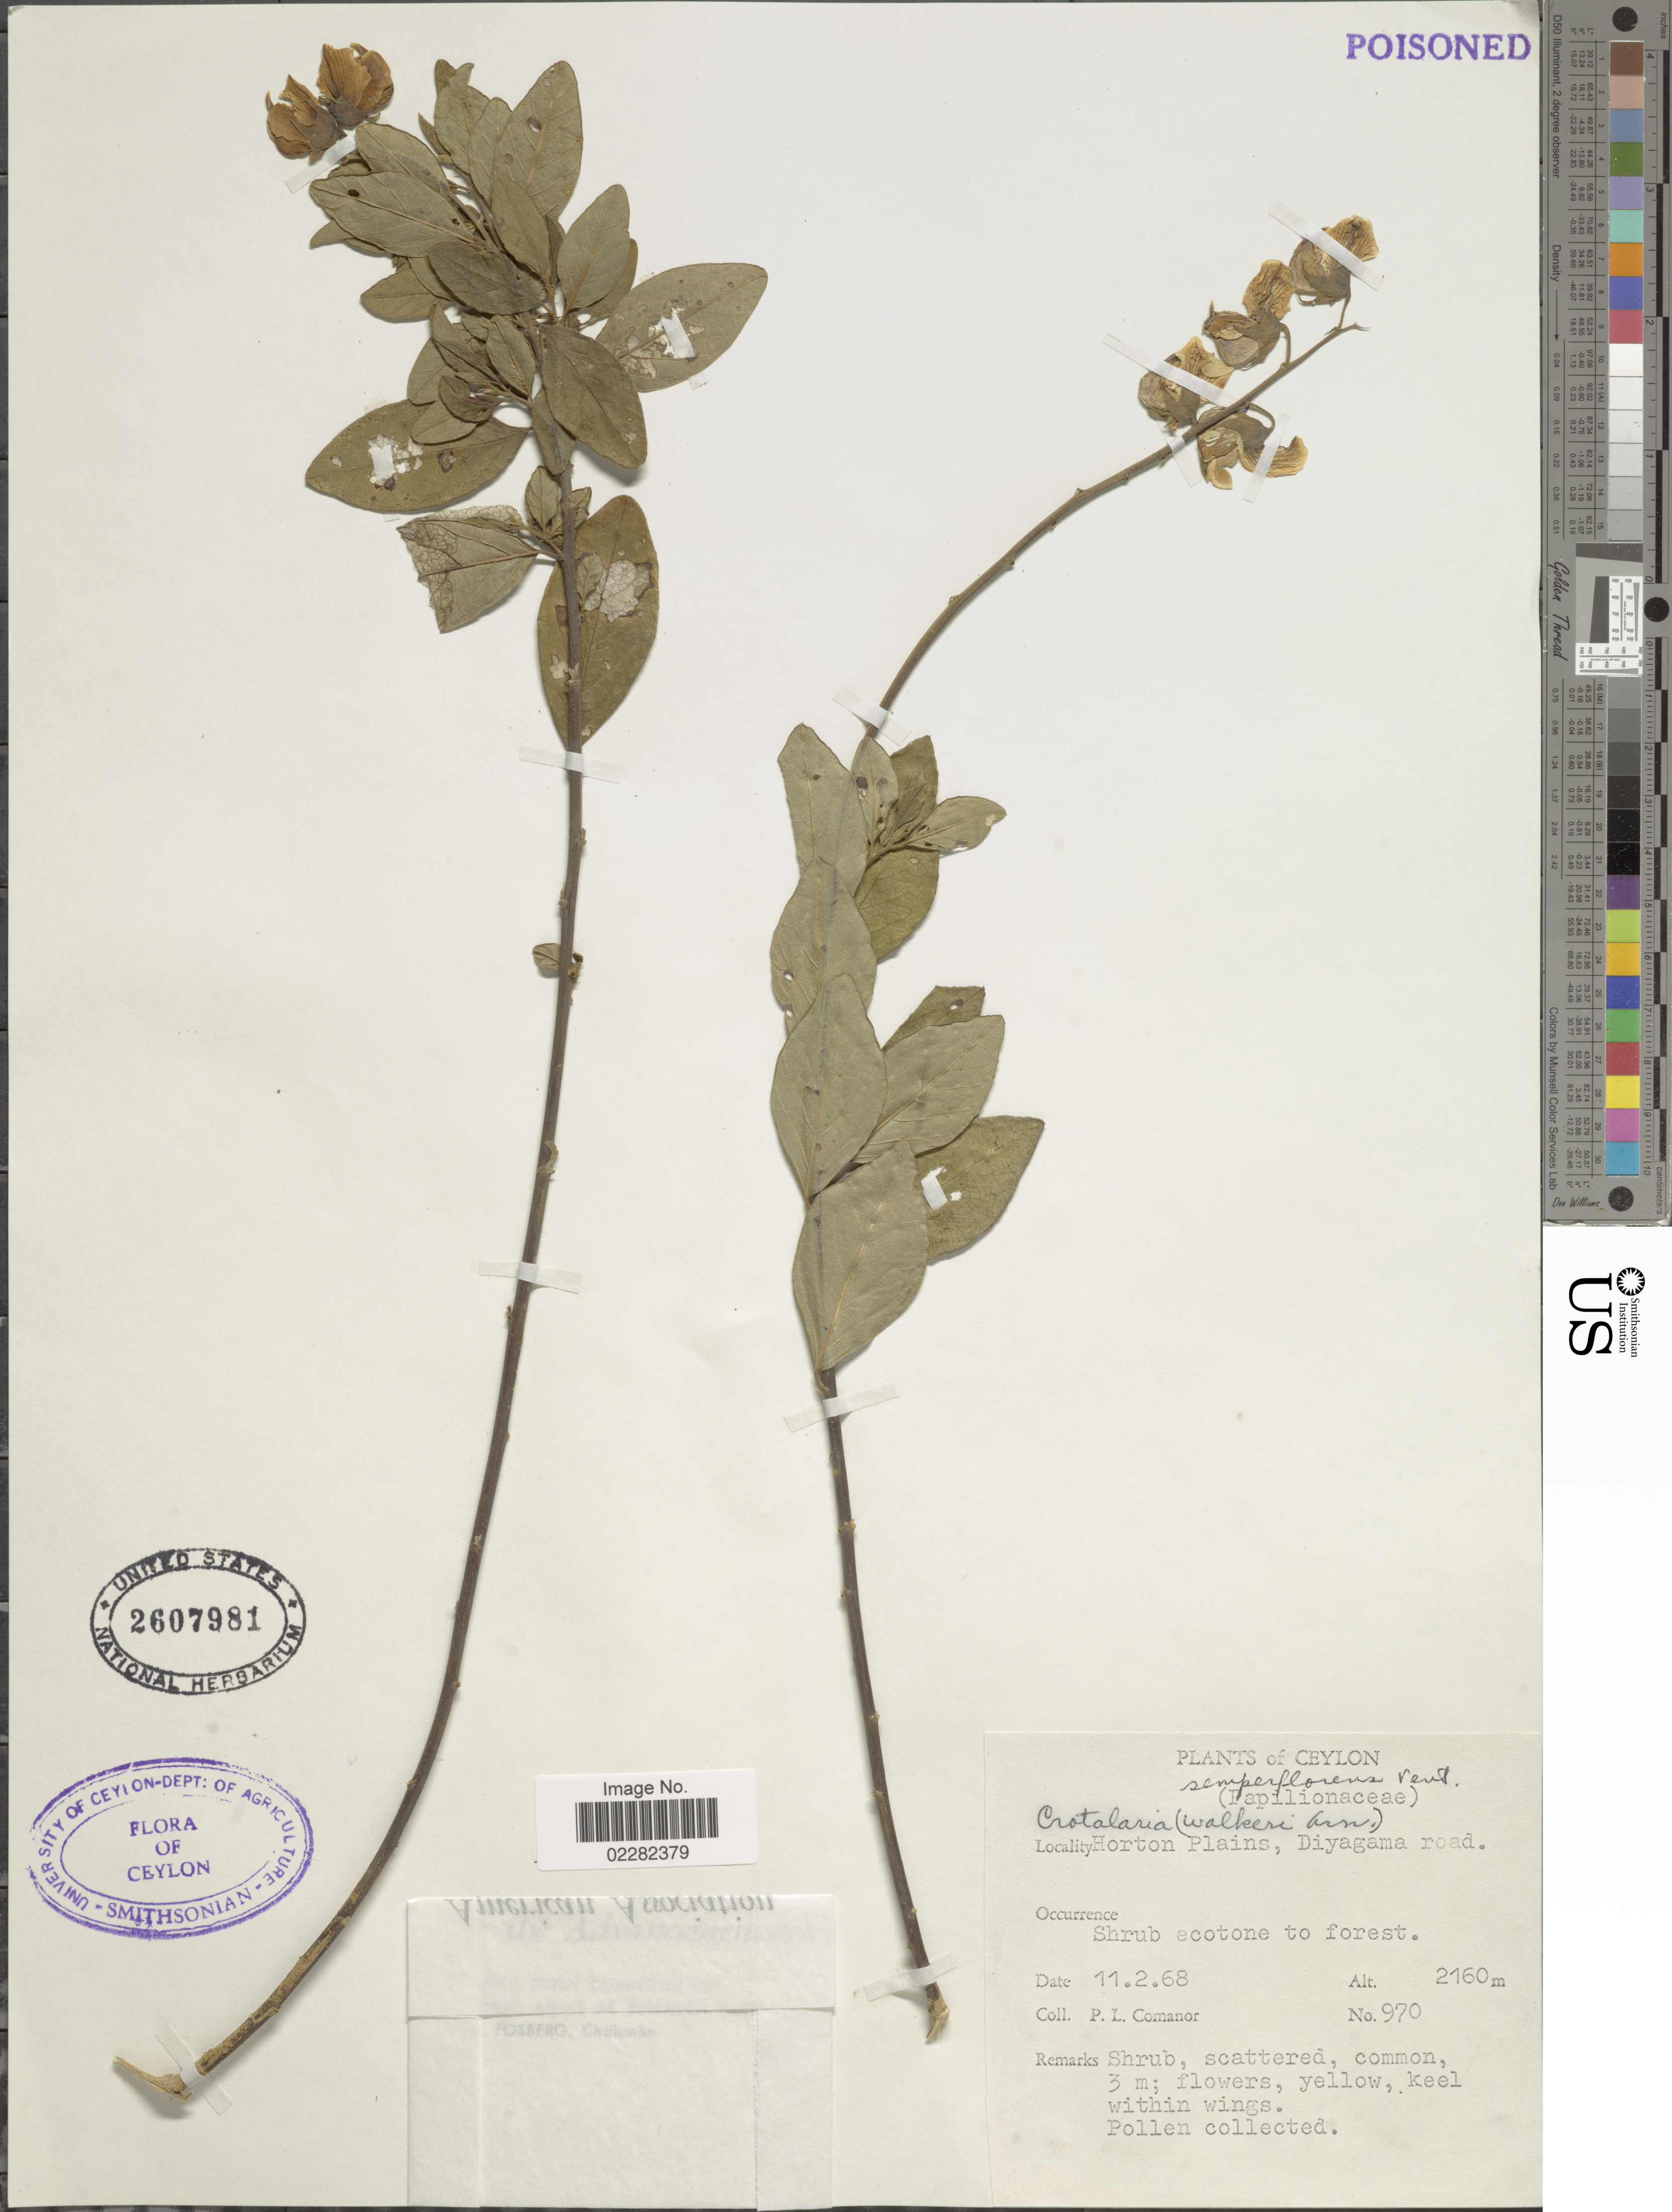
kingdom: Plantae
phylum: Tracheophyta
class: Magnoliopsida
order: Fabales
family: Fabaceae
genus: Crotalaria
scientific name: Crotalaria walkeri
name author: Arn.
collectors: P. Comanor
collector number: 970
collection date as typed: Transcribed d/m/y: 11/2/68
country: Sri Lanka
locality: Ceylon, Horton Plains, Diyagama road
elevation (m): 2160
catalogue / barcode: US 2607981